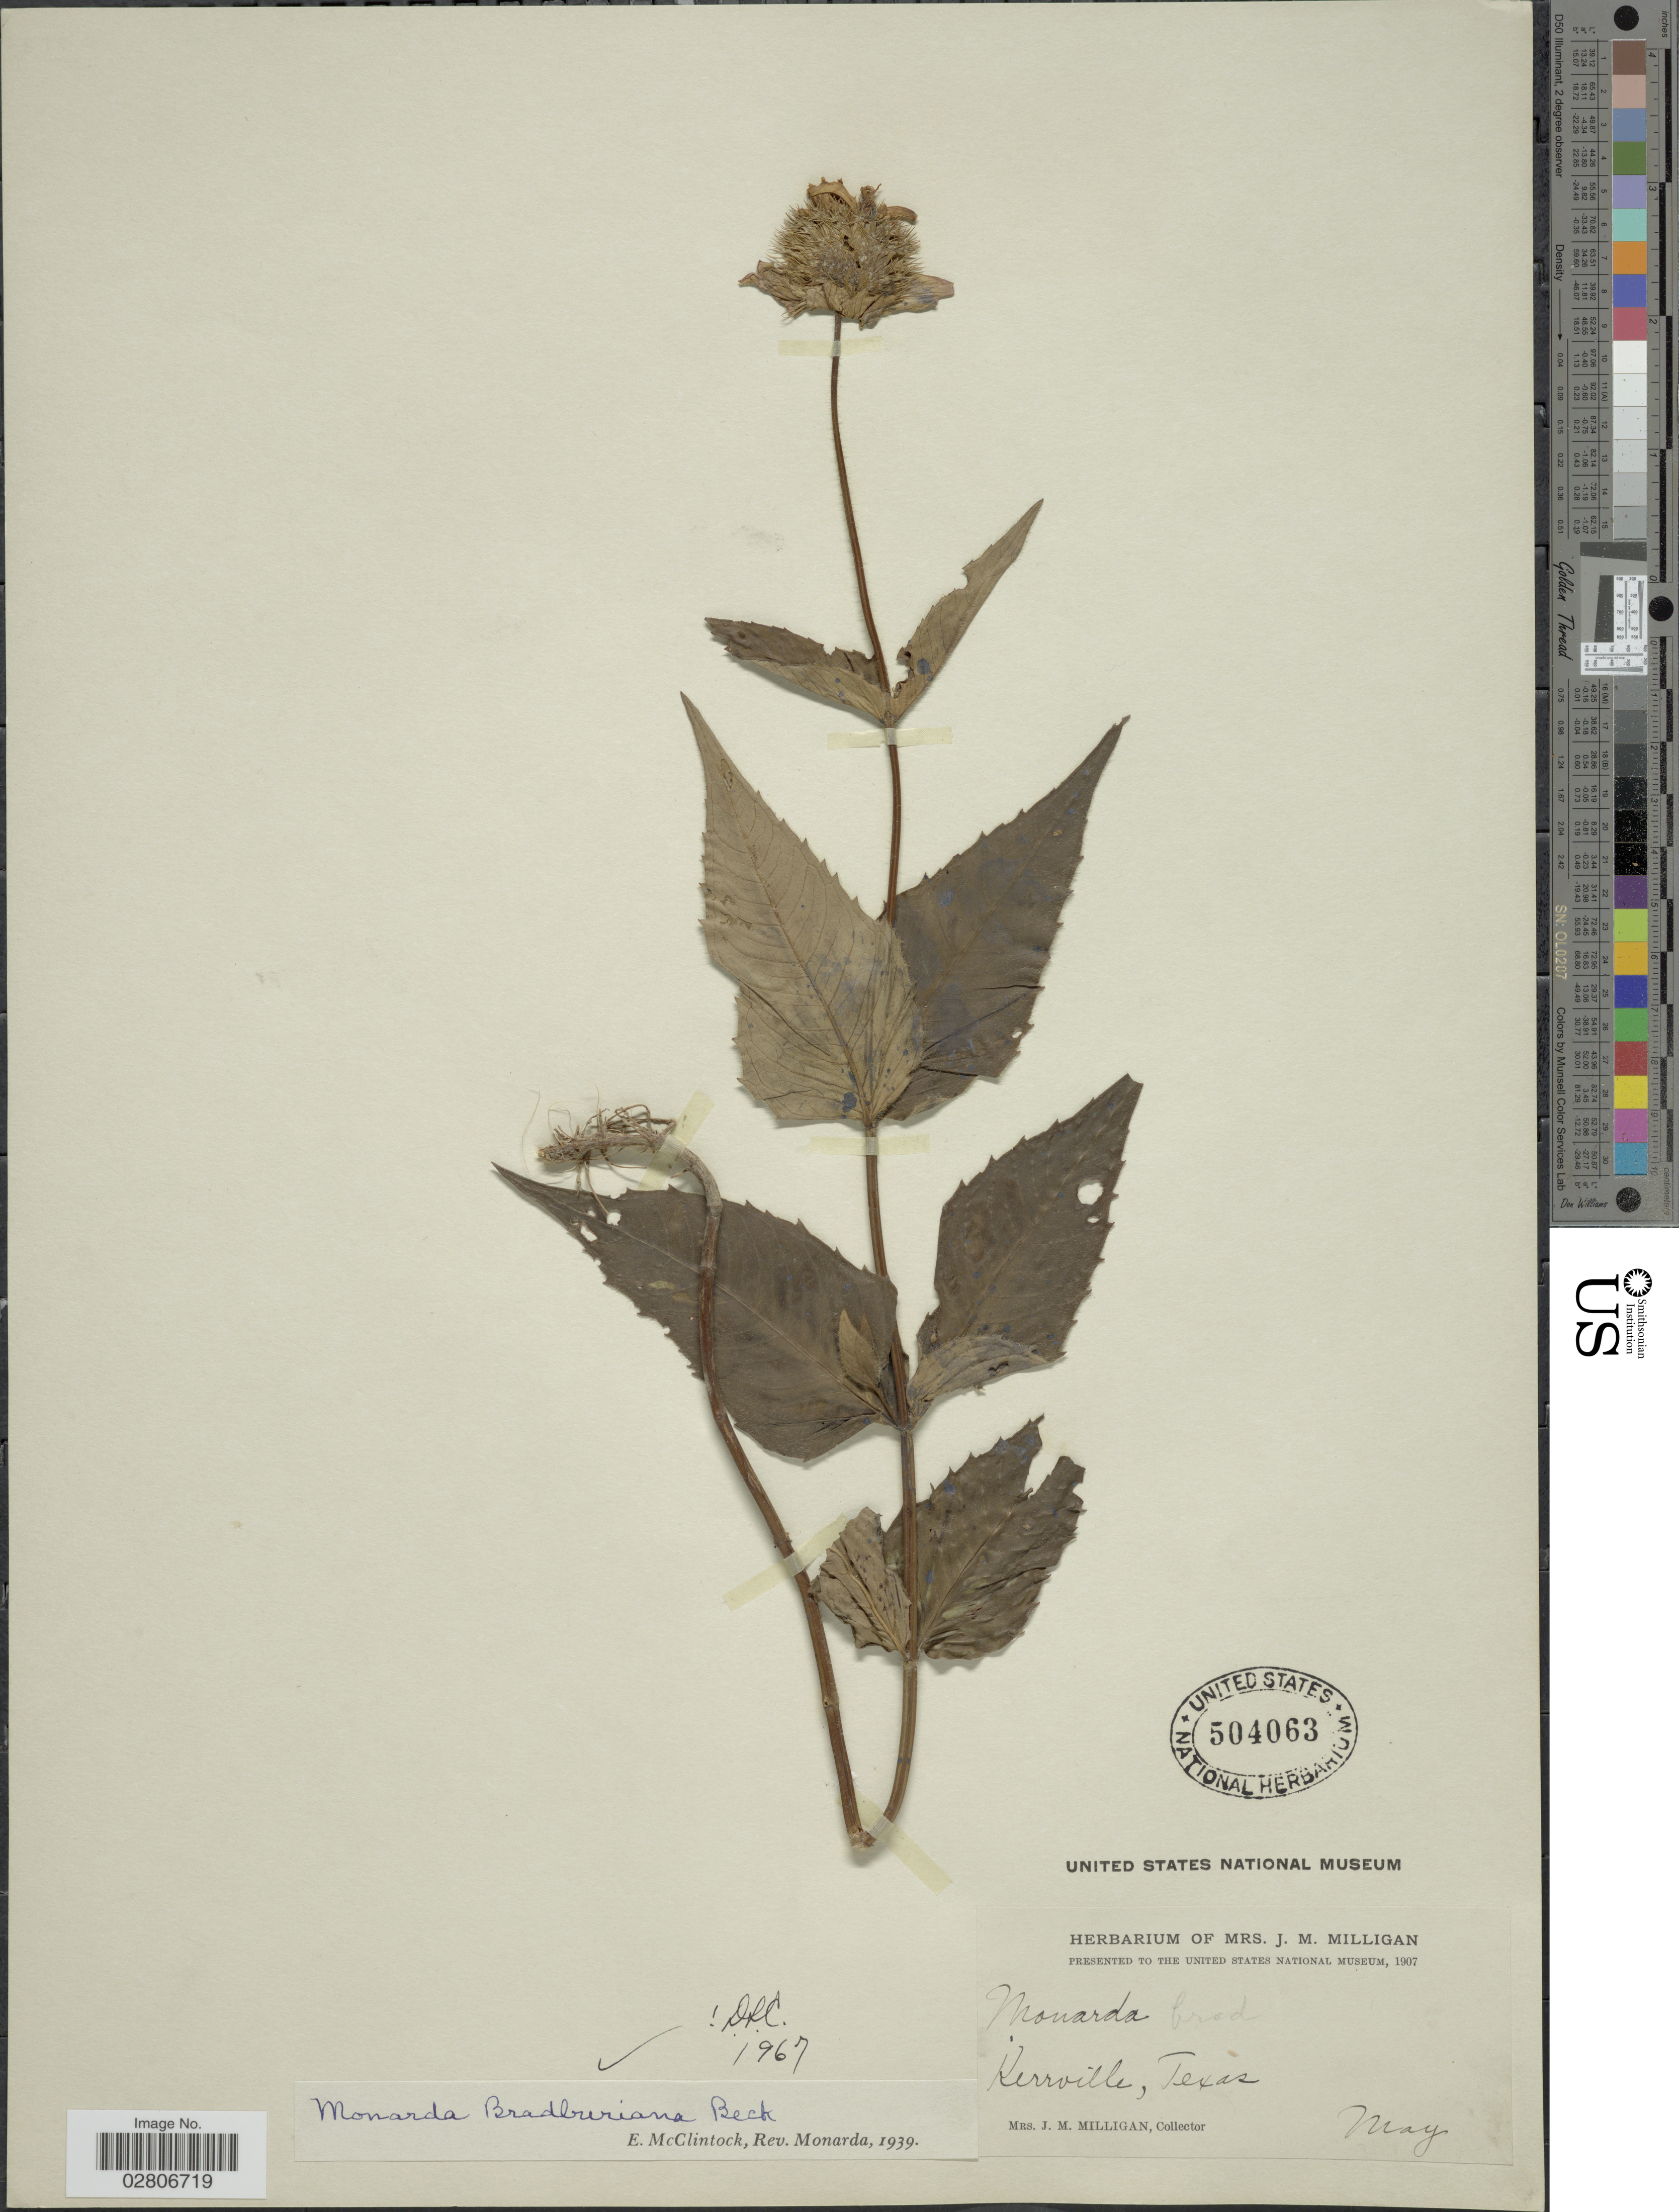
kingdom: Plantae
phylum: Tracheophyta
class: Magnoliopsida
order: Lamiales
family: Lamiaceae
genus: Monarda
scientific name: Monarda bradburiana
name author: L.C. Beck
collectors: J. Milligan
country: United States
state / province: Texas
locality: Kerrville.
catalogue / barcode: US 504063